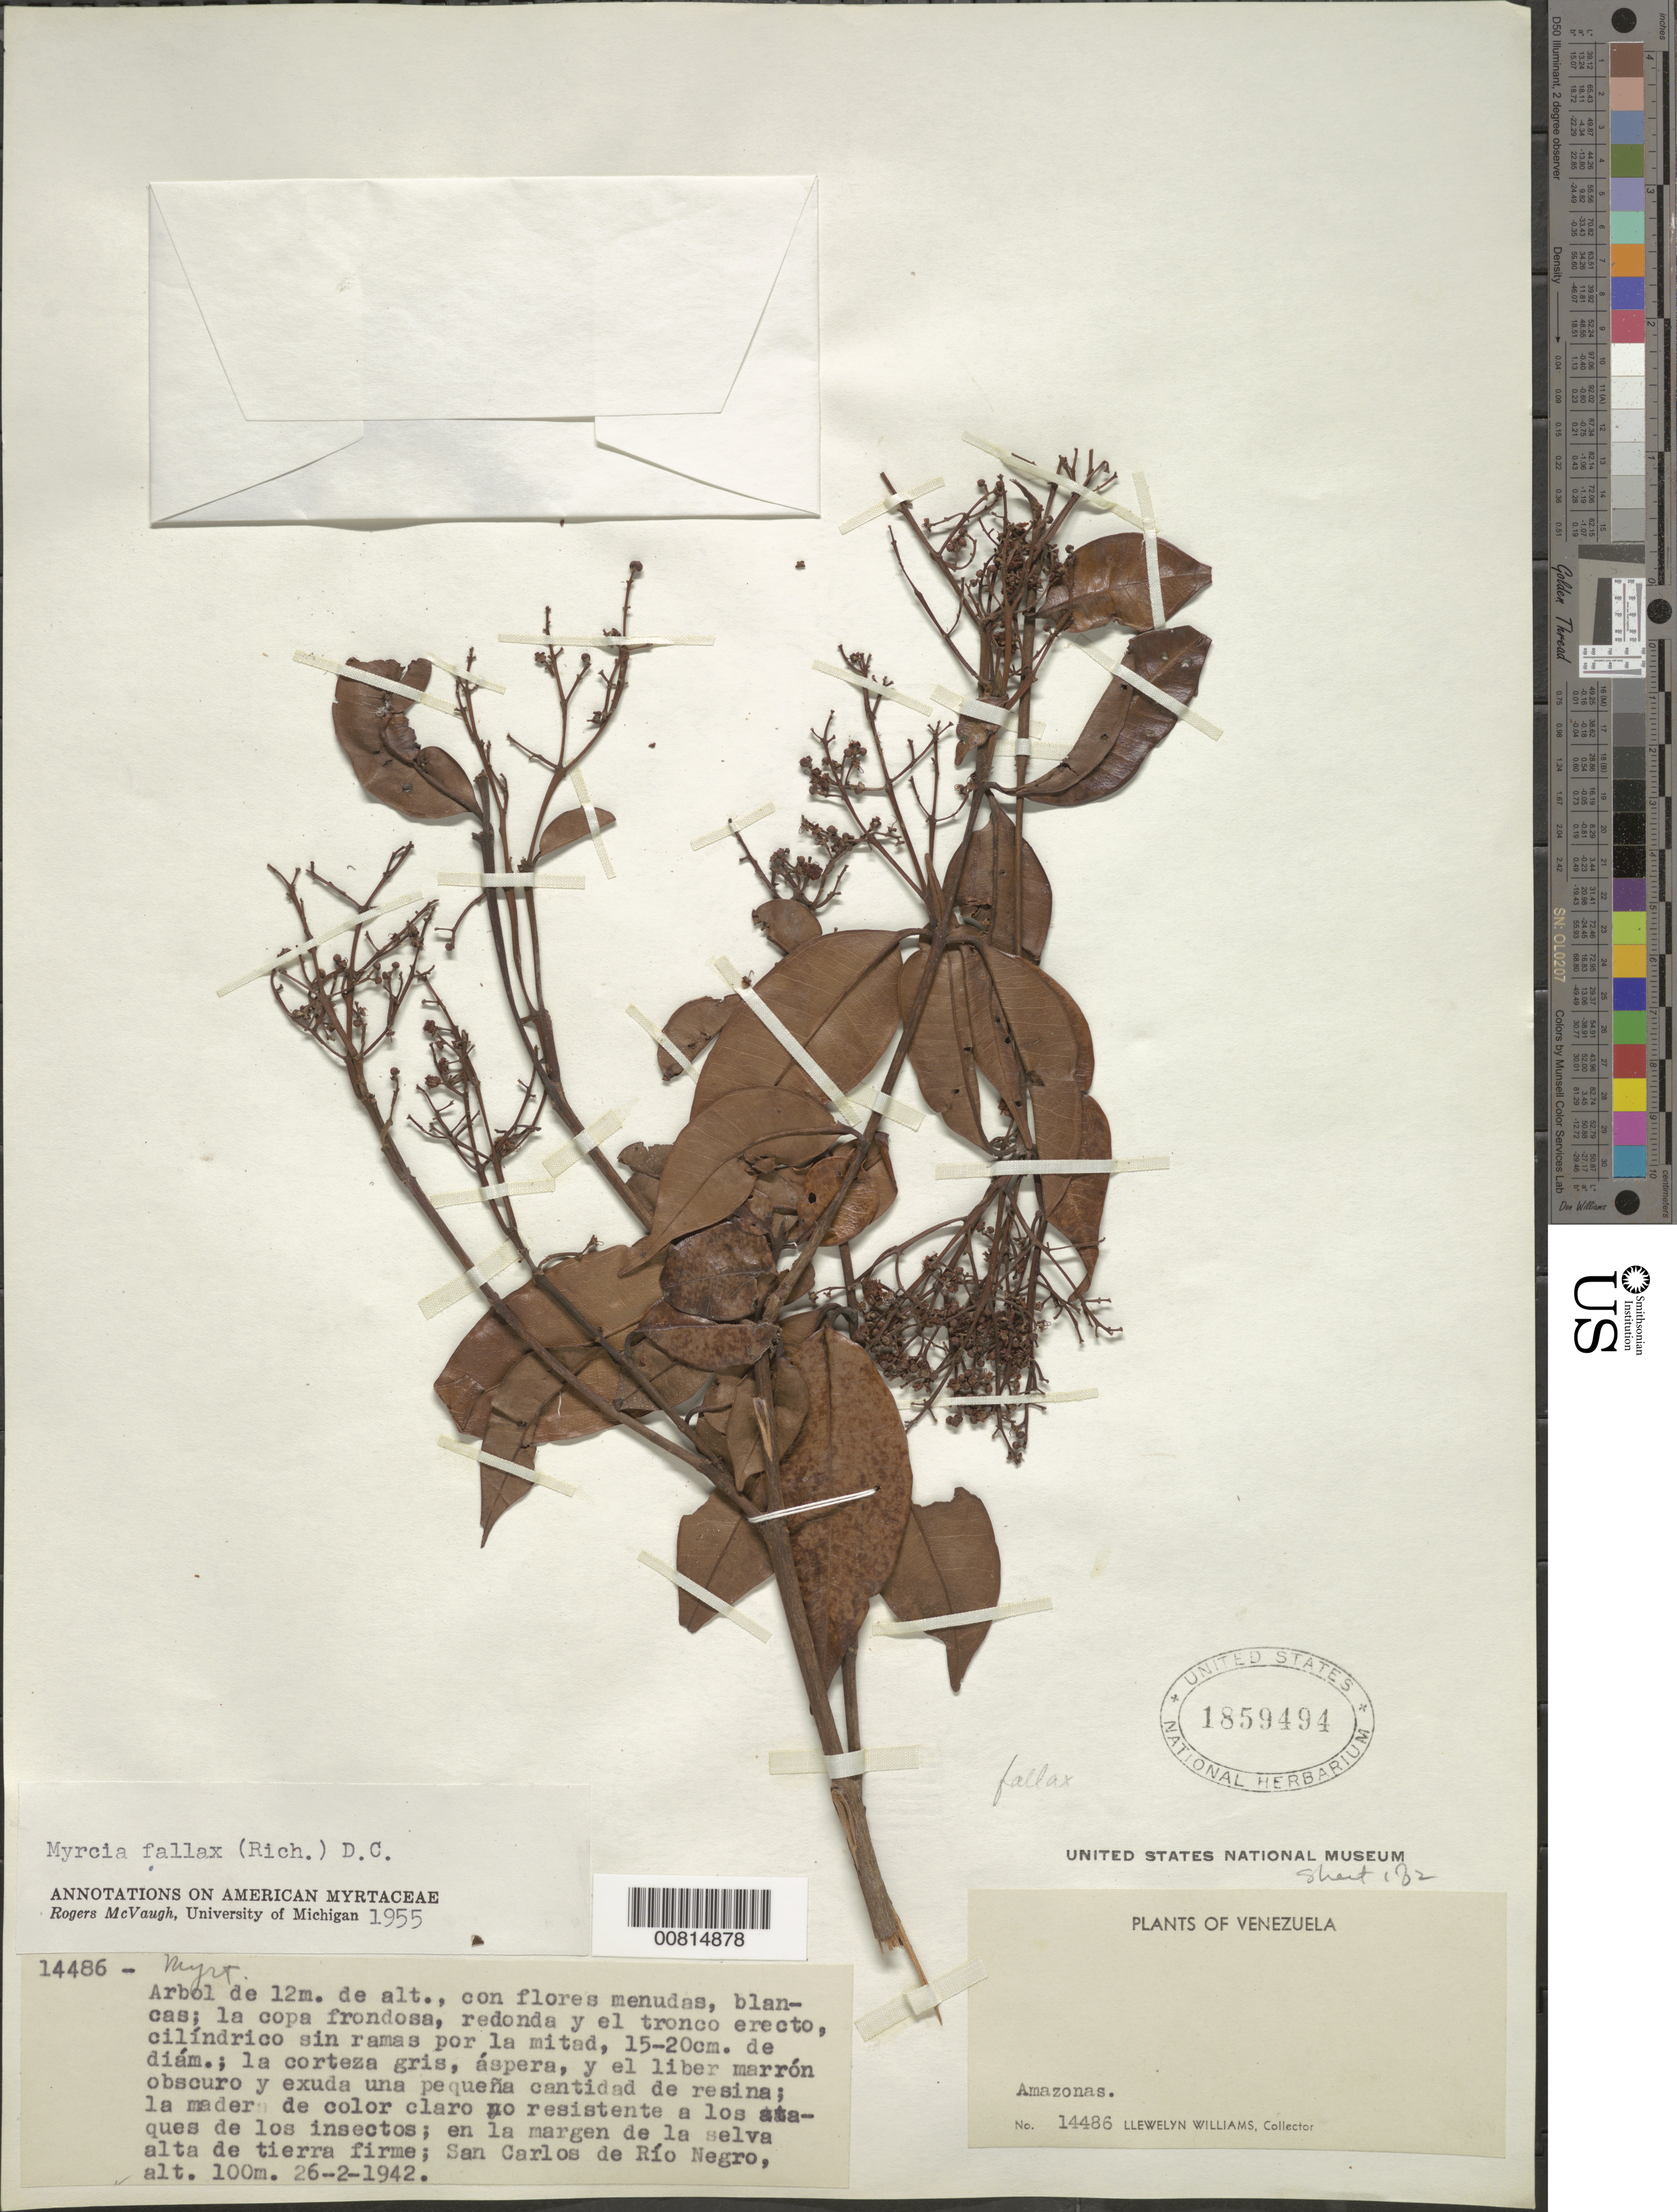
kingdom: Plantae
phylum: Tracheophyta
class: Magnoliopsida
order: Myrtales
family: Myrtaceae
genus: Myrcia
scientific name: Myrcia fallax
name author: (Rich.) DC.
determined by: McVaugh, R.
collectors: Ll. Williams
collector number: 14486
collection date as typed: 26-Feb-42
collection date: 1942-02-26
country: Venezuela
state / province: Amazonas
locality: San Carlos de Río Negro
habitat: Margen de la selva alta de tierra firme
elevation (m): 100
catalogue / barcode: US 1859494